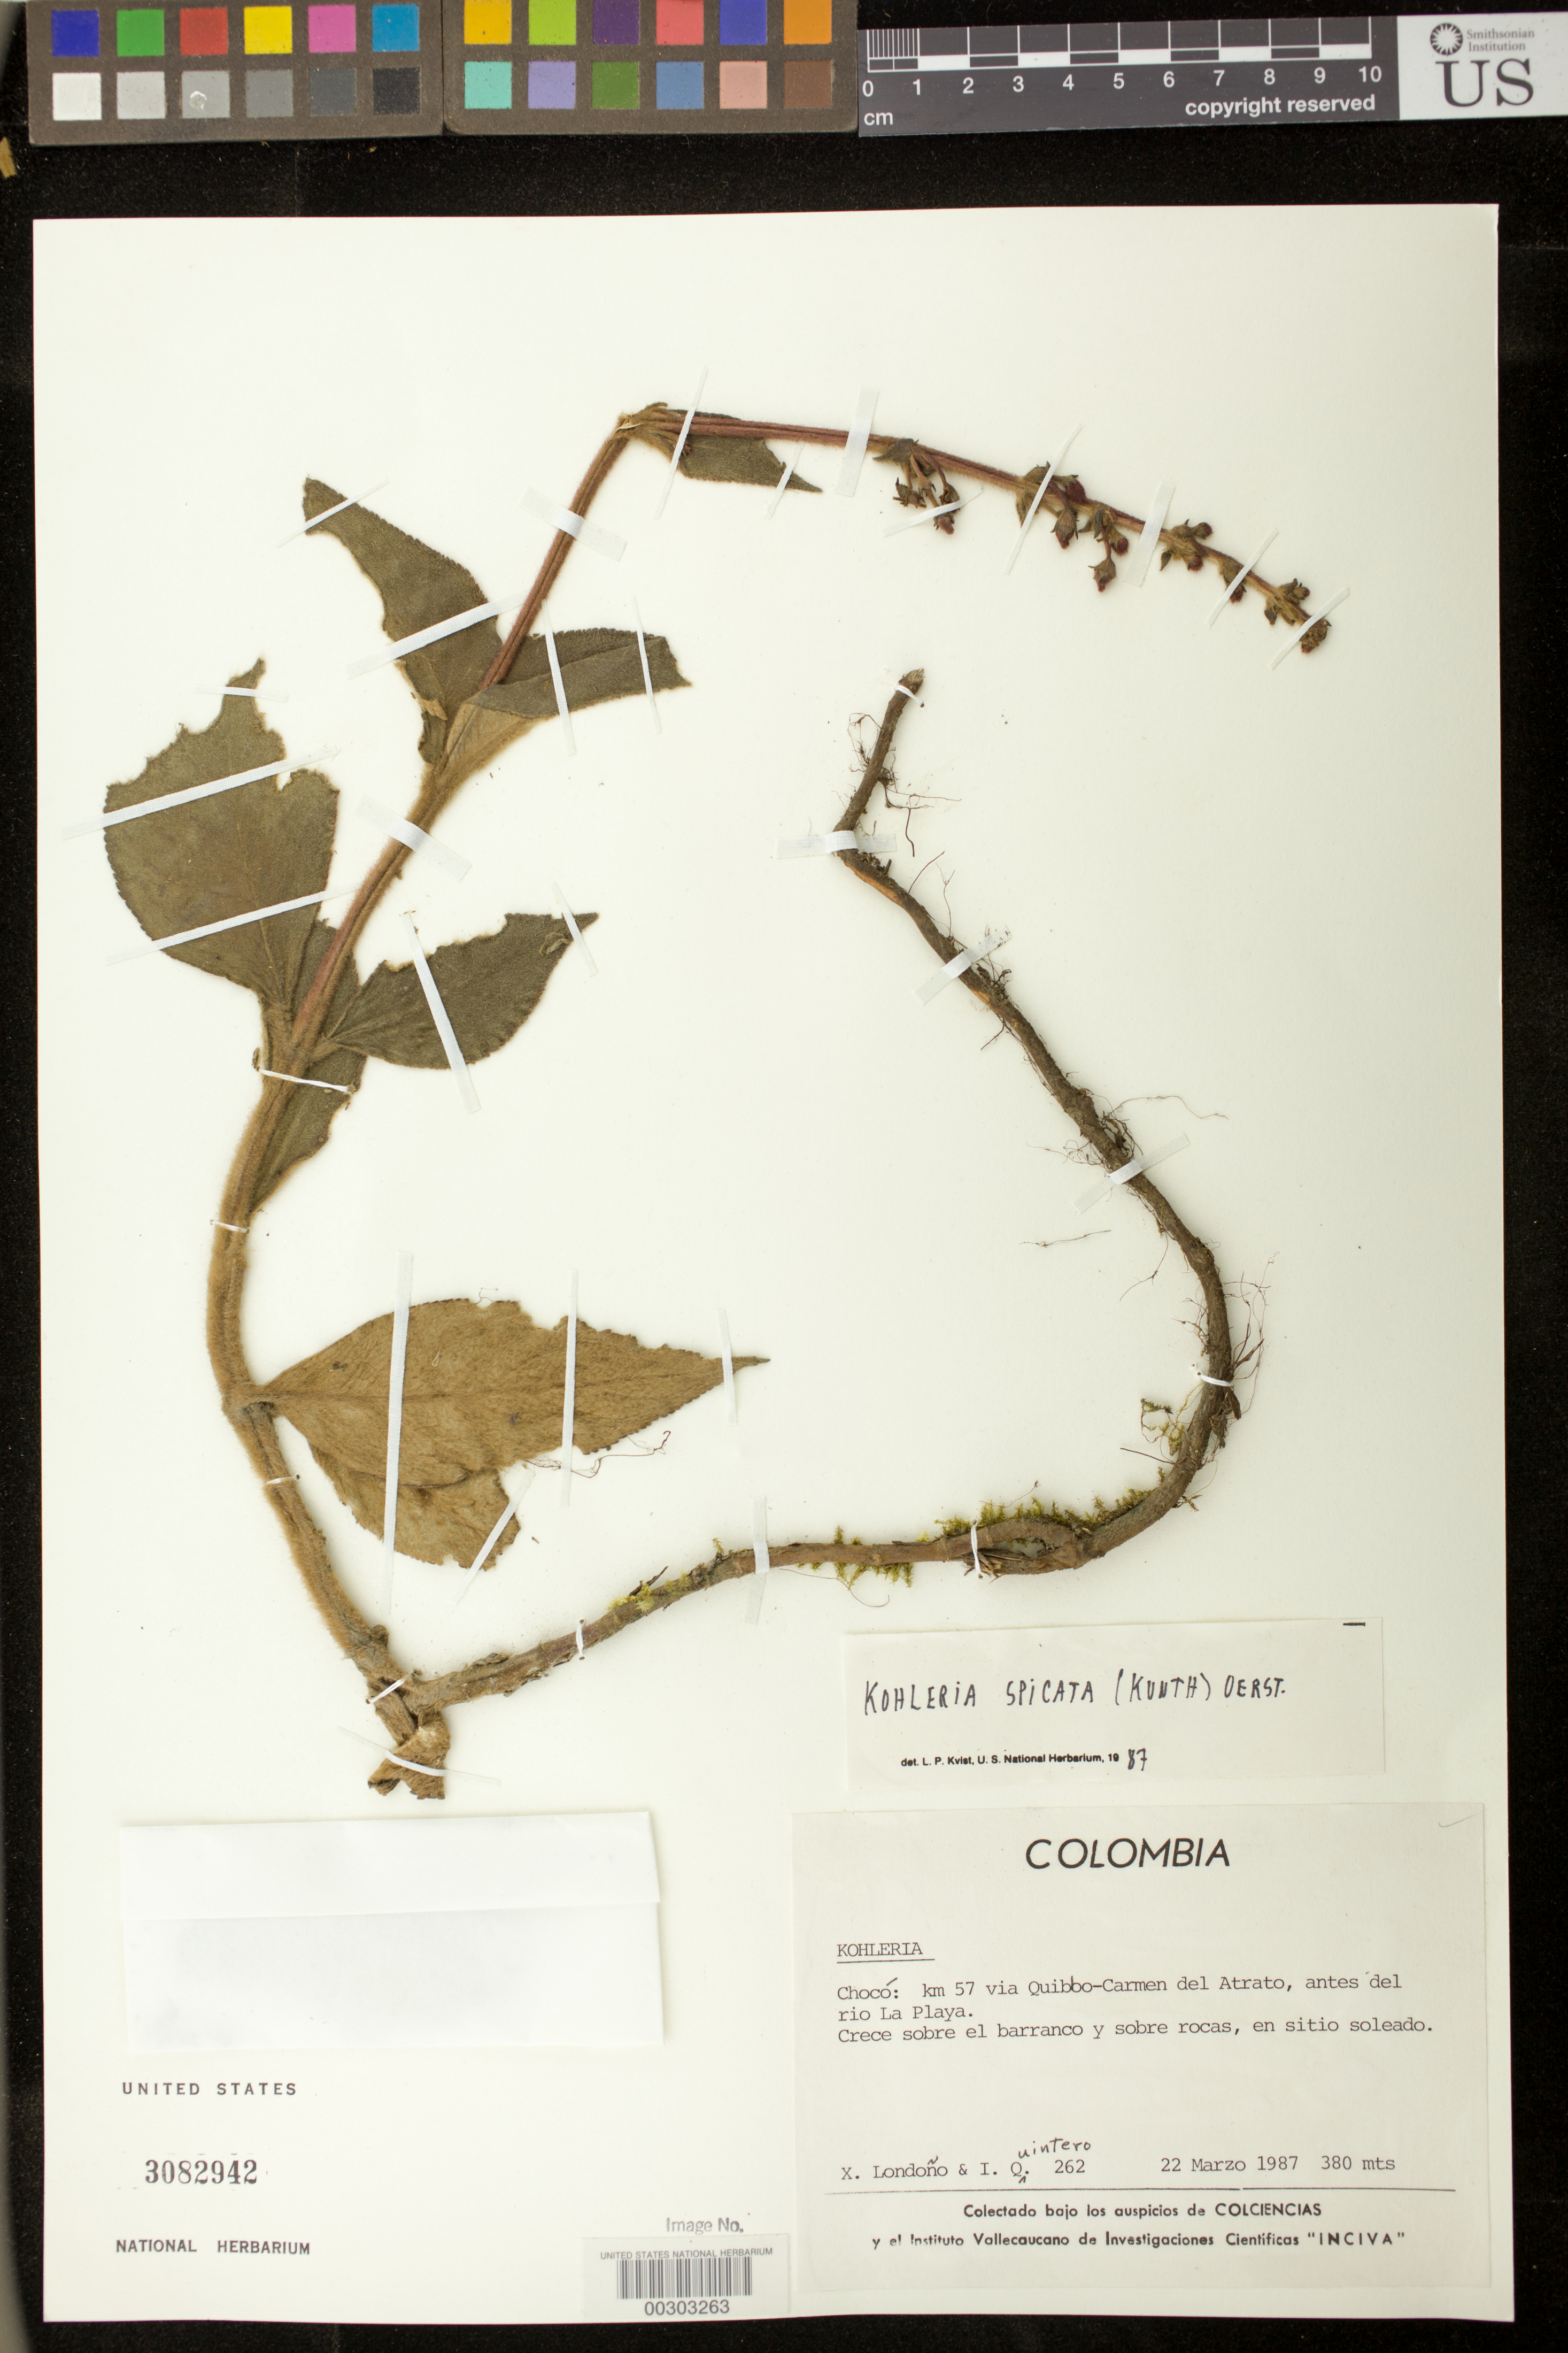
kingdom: Plantae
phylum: Tracheophyta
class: Magnoliopsida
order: Lamiales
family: Gesneriaceae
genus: Kohleria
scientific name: Kohleria spicata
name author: (Kunth) Oerst.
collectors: X. Londoño & I. Quintero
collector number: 262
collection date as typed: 22 Mar 1987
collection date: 1987-03-22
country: Colombia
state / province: Chocó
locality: Km 57 Quibdo-Carmen del Atrato road, before Rio La Playa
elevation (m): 380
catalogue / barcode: US 3082942